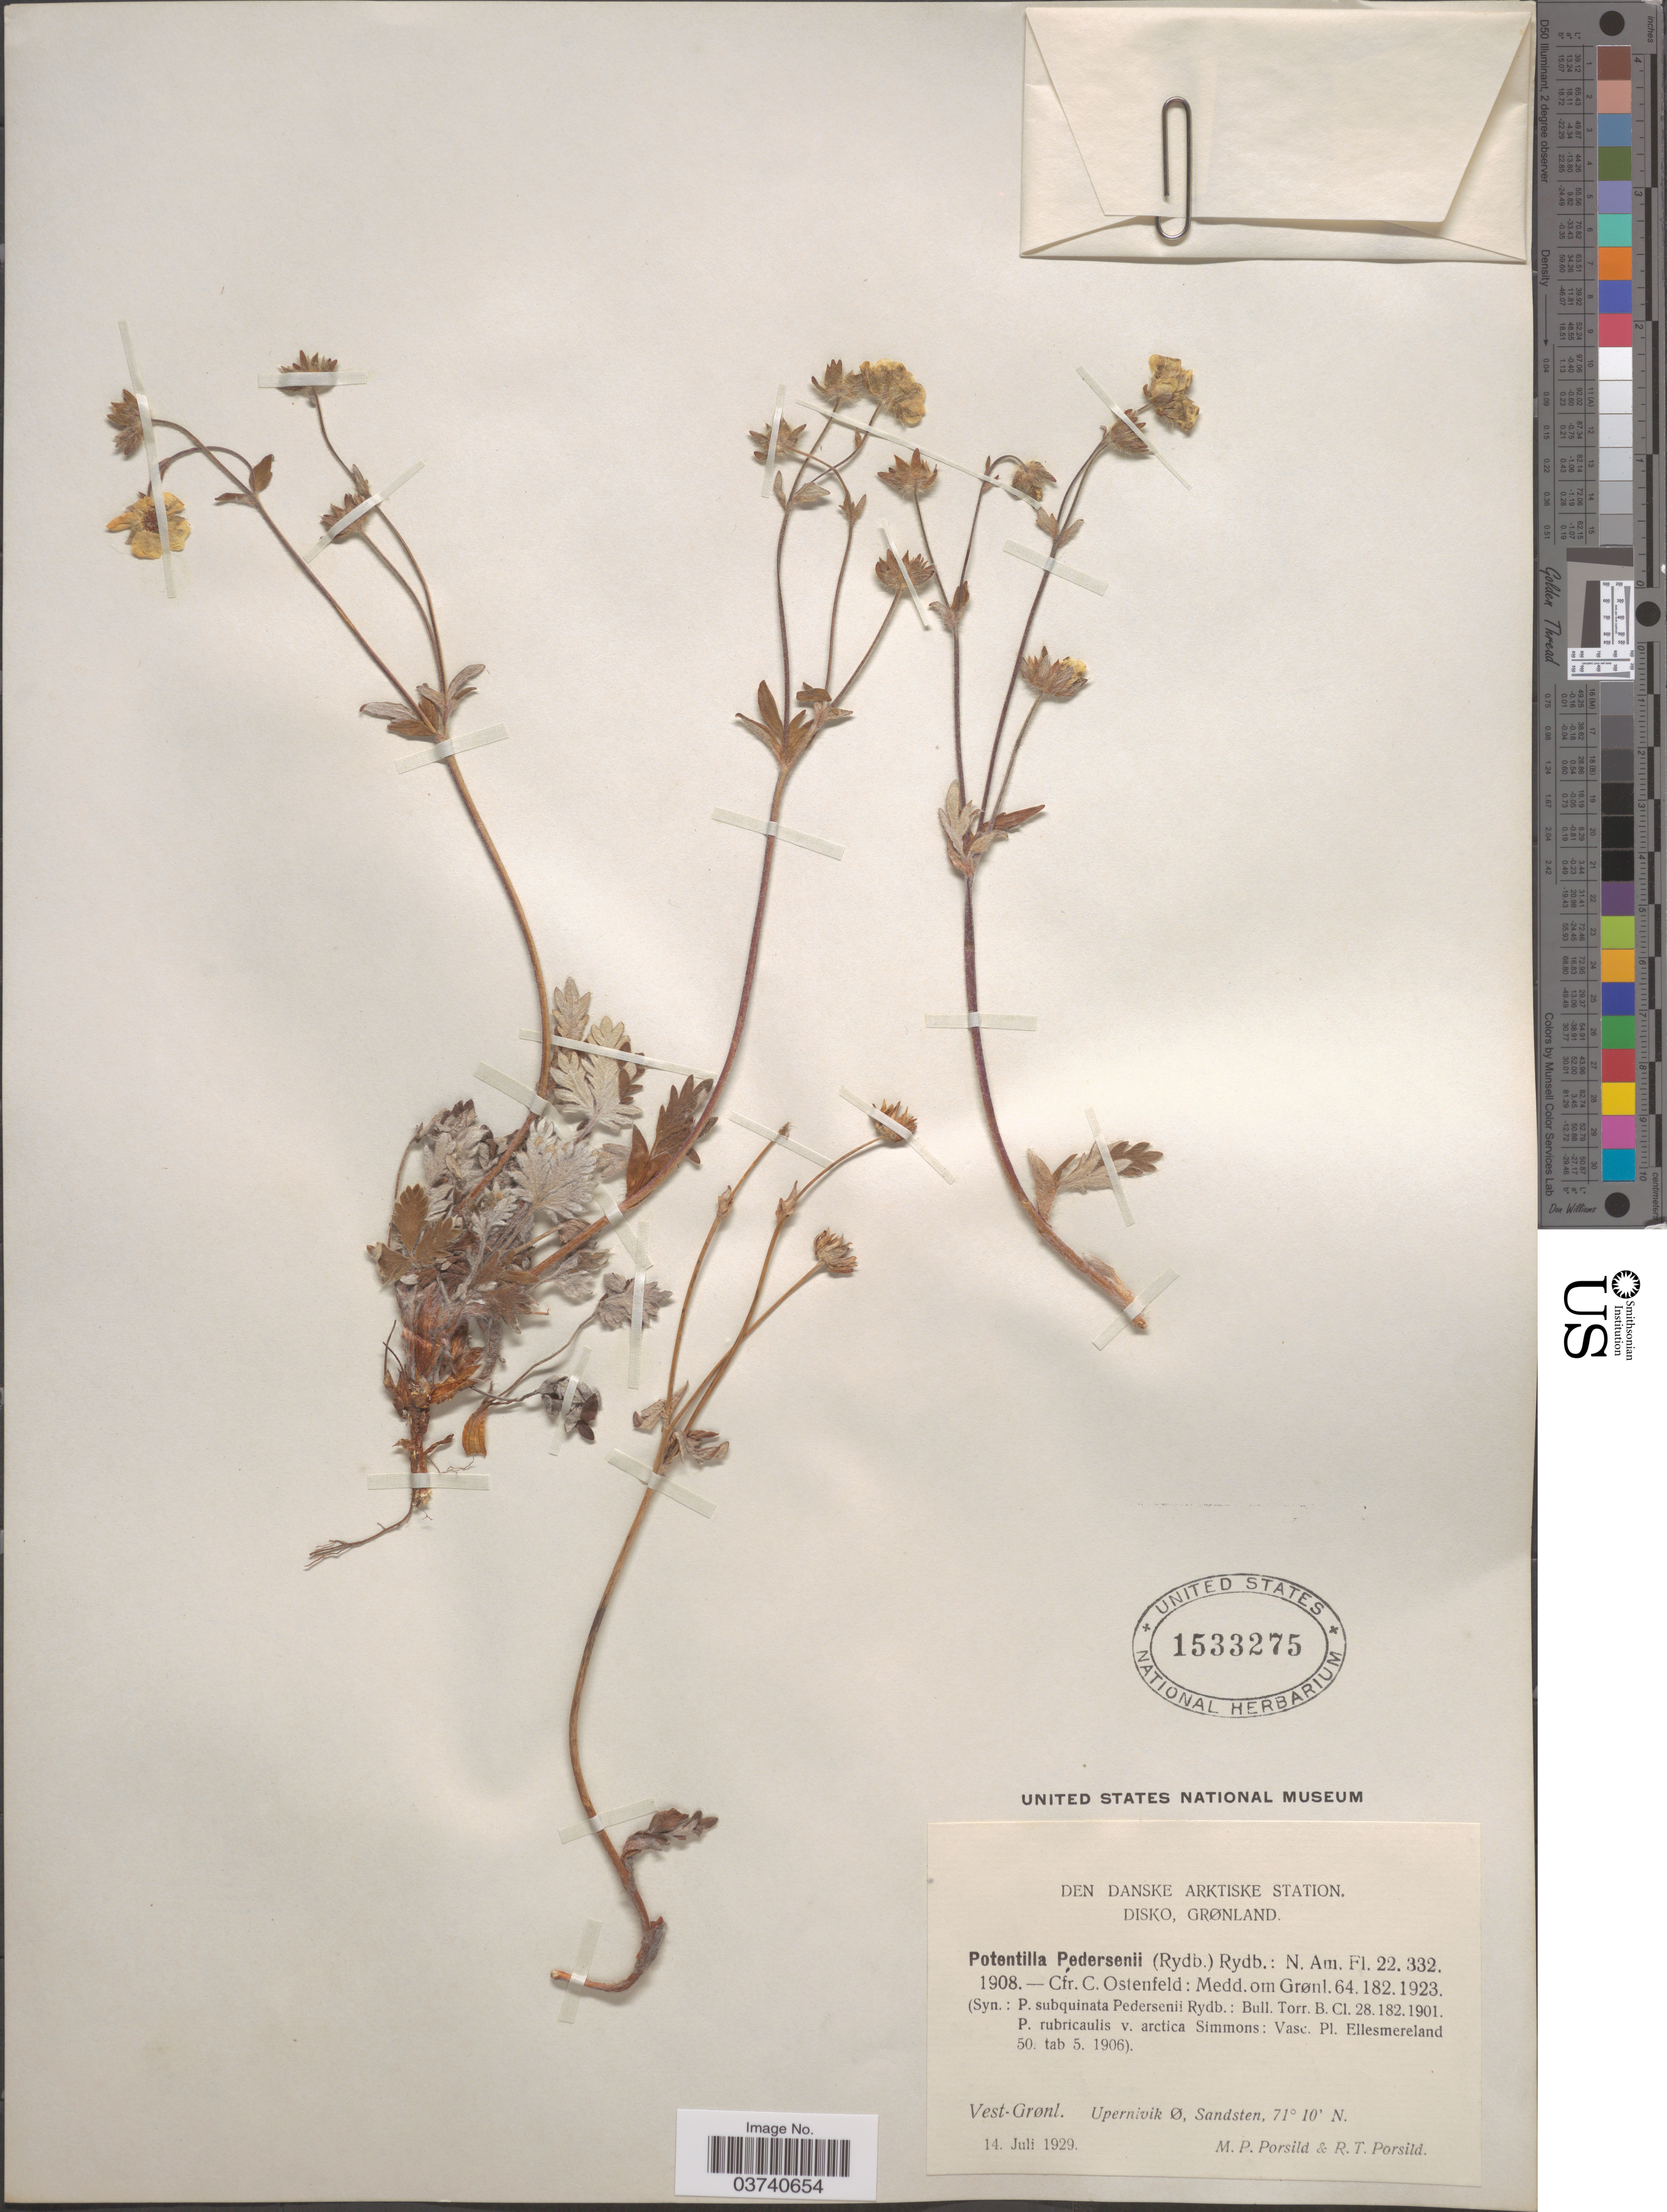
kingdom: Plantae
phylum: Tracheophyta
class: Magnoliopsida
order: Rosales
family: Rosaceae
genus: Potentilla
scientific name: Potentilla pedersenii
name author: (Rydb.) Rydb.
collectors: M. P. Porsild & R. T. Porsild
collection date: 1929-07-14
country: Greenland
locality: Den Danske Arktiske Station. Disko, Grønland. Vest-Grønl. Upernivik Ø, Sandsten.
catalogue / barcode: US 1533275